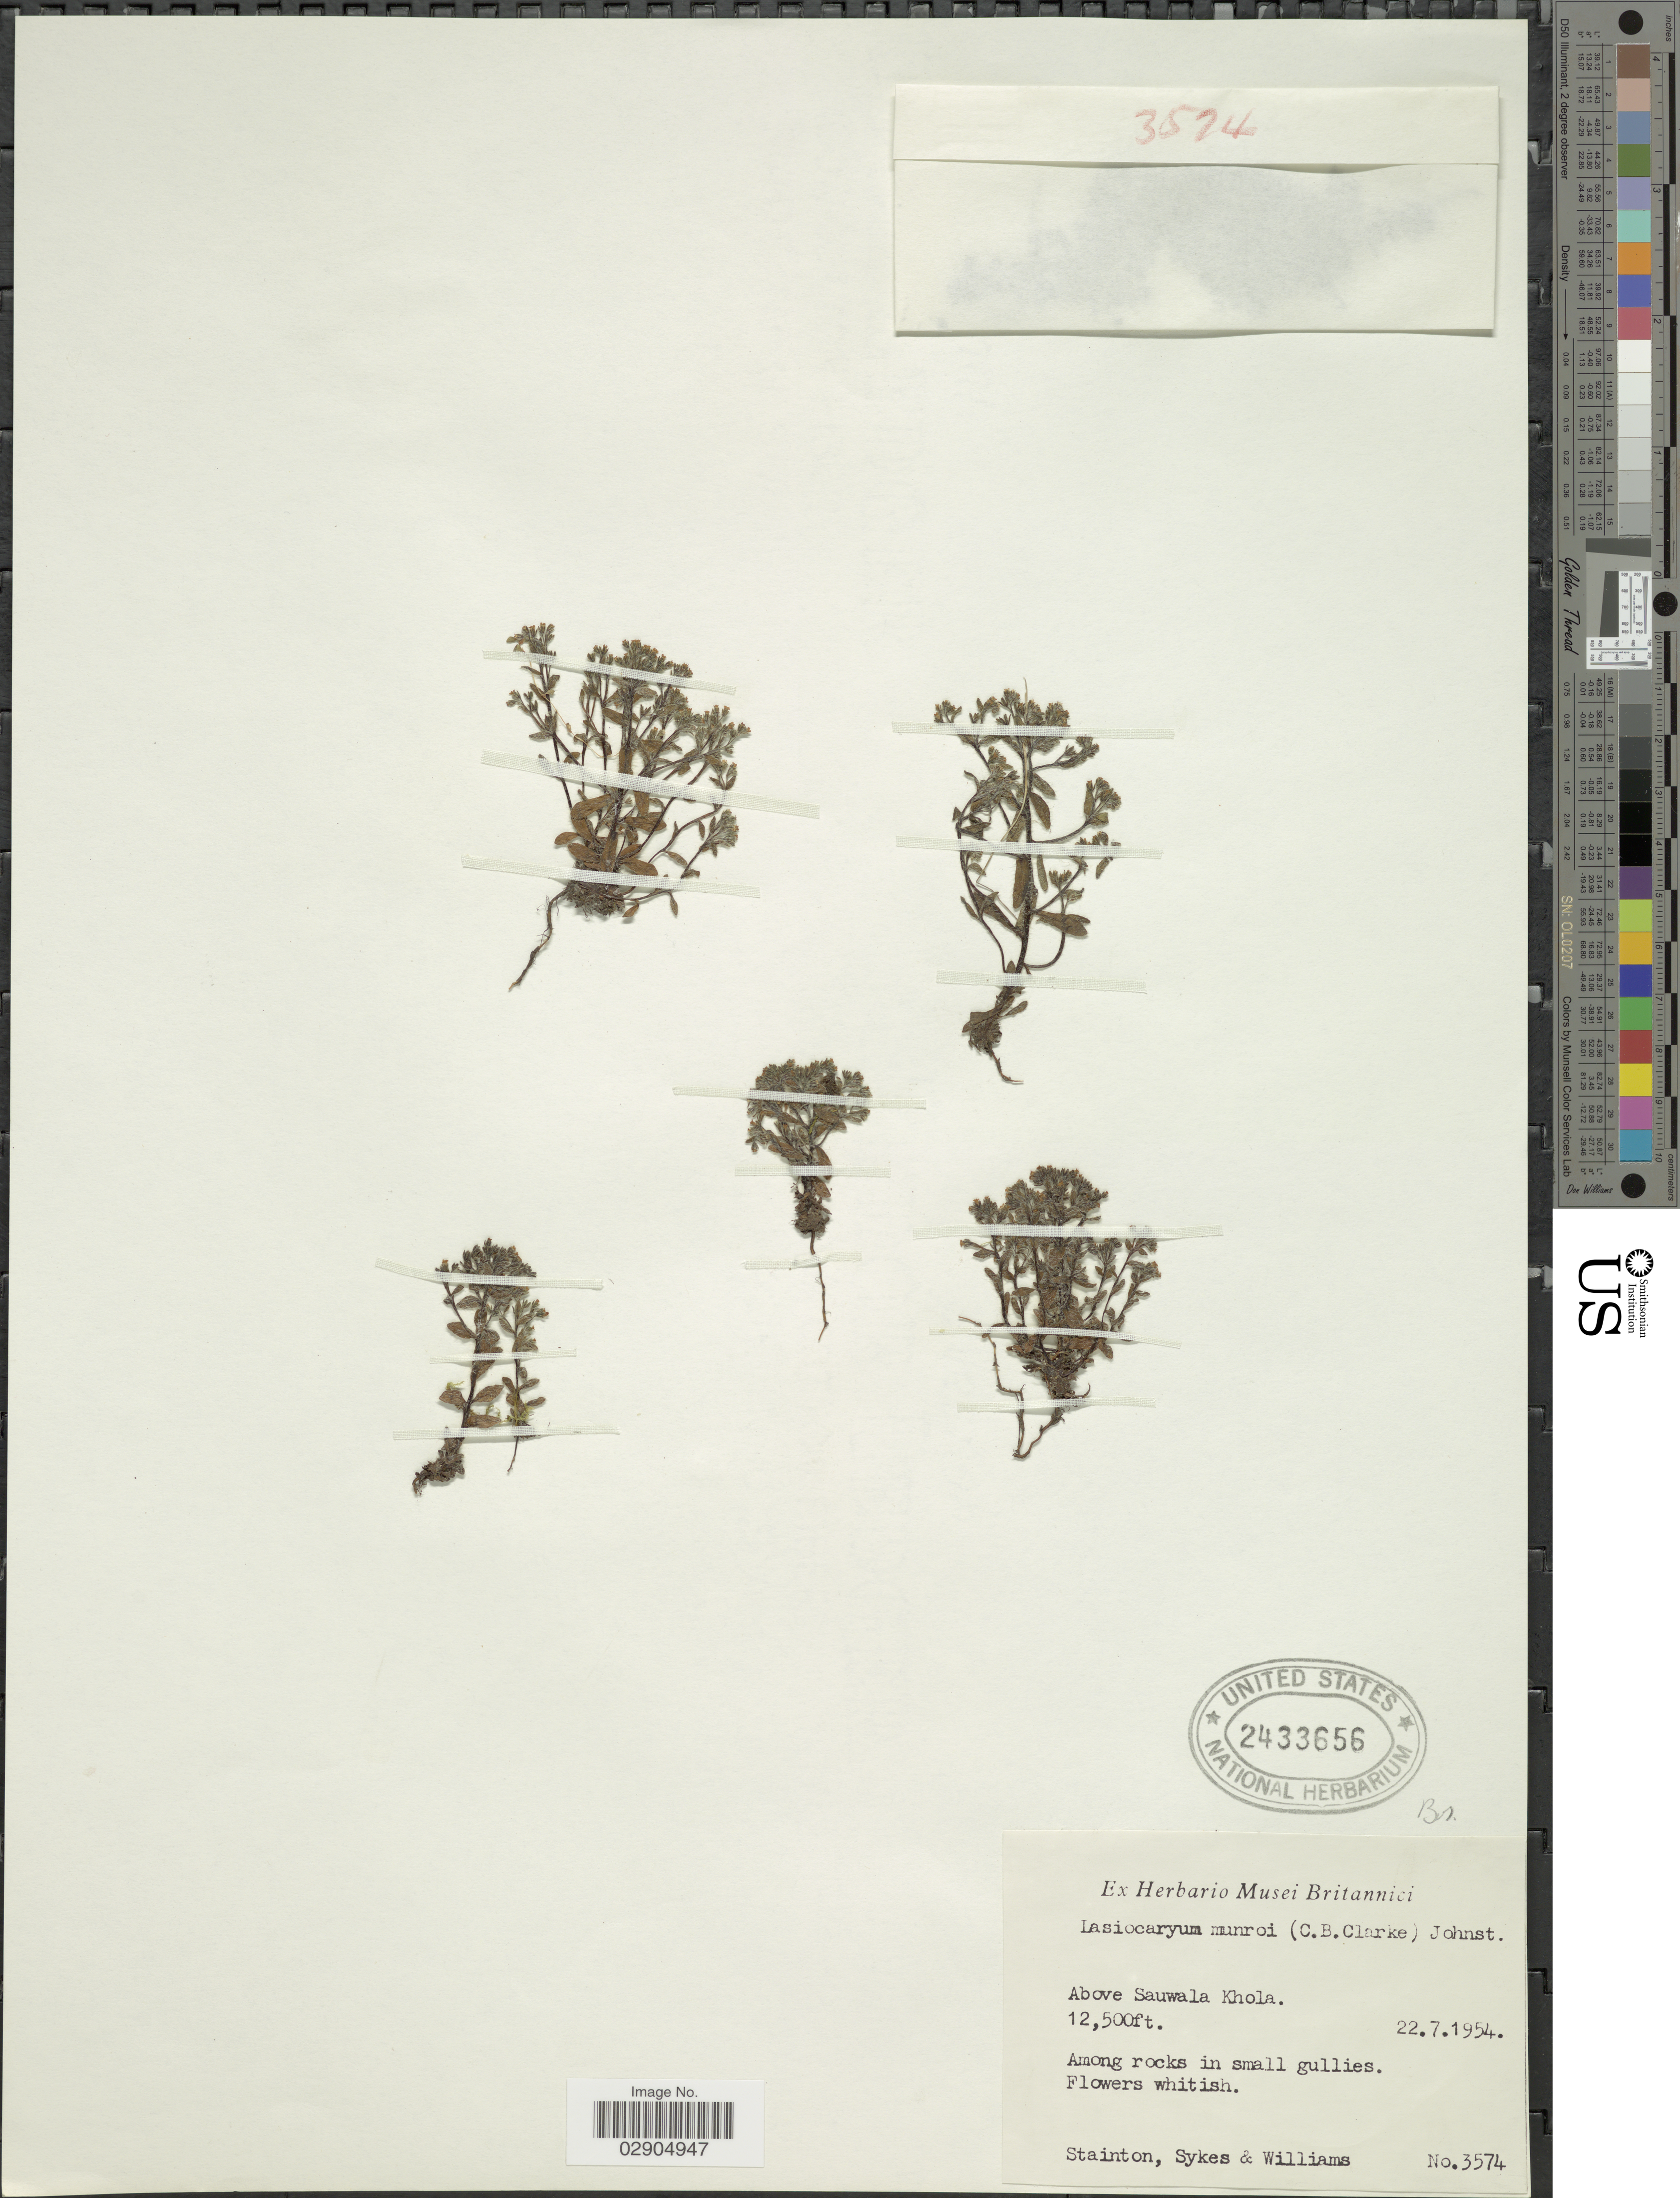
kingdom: Plantae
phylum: Tracheophyta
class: Magnoliopsida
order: Boraginales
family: Boraginaceae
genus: Lasiocaryum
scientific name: Lasiocaryum munroi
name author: (C.B. Clarke) I.M. Johnst.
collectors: -. Stainton, Sykes, -- & -- Williams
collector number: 3574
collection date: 1954-07-22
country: Nepal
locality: Above Sauwala Khola.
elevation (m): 3810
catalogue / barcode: US 2433656